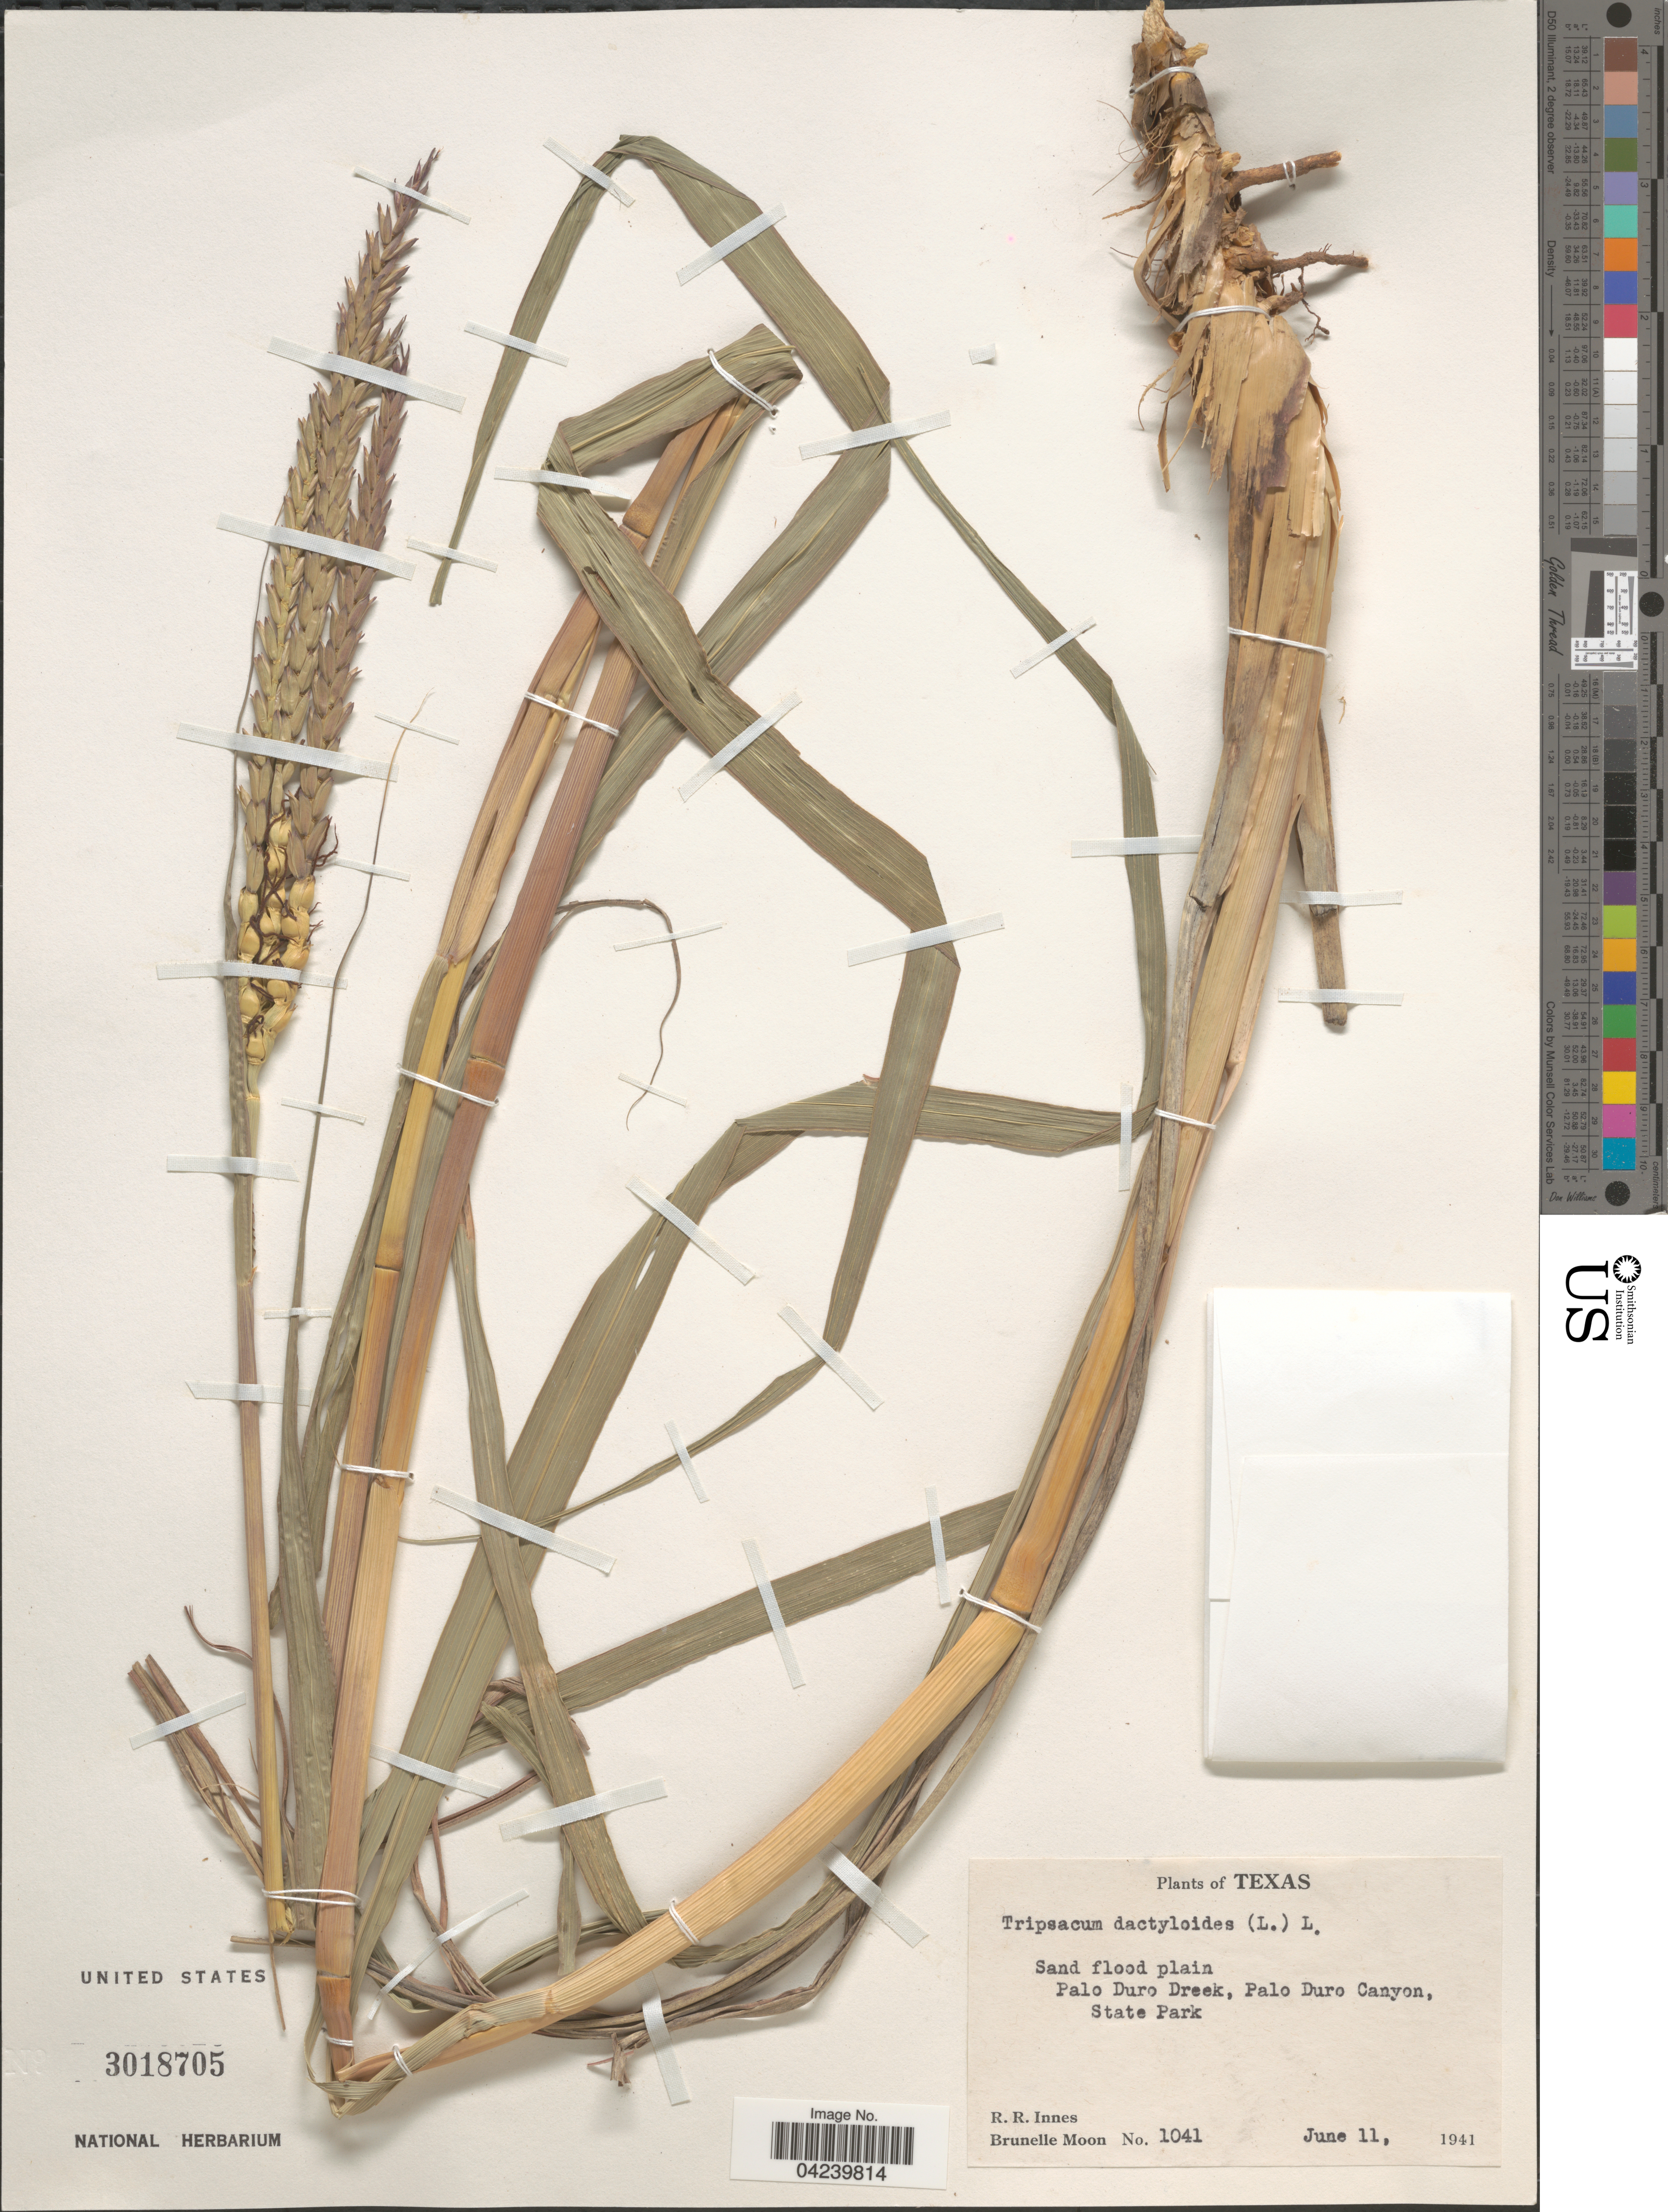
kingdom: Plantae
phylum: Tracheophyta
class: Liliopsida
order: Poales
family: Poaceae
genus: Tripsacum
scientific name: Tripsacum dactyloides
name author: (L.) L.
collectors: R. Rose-Innes & B. Moon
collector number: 1041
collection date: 1941-06-11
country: United States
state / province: Texas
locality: Palo Duro Dreek, Palo Duro Canyon, State Park.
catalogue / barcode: US 3018705